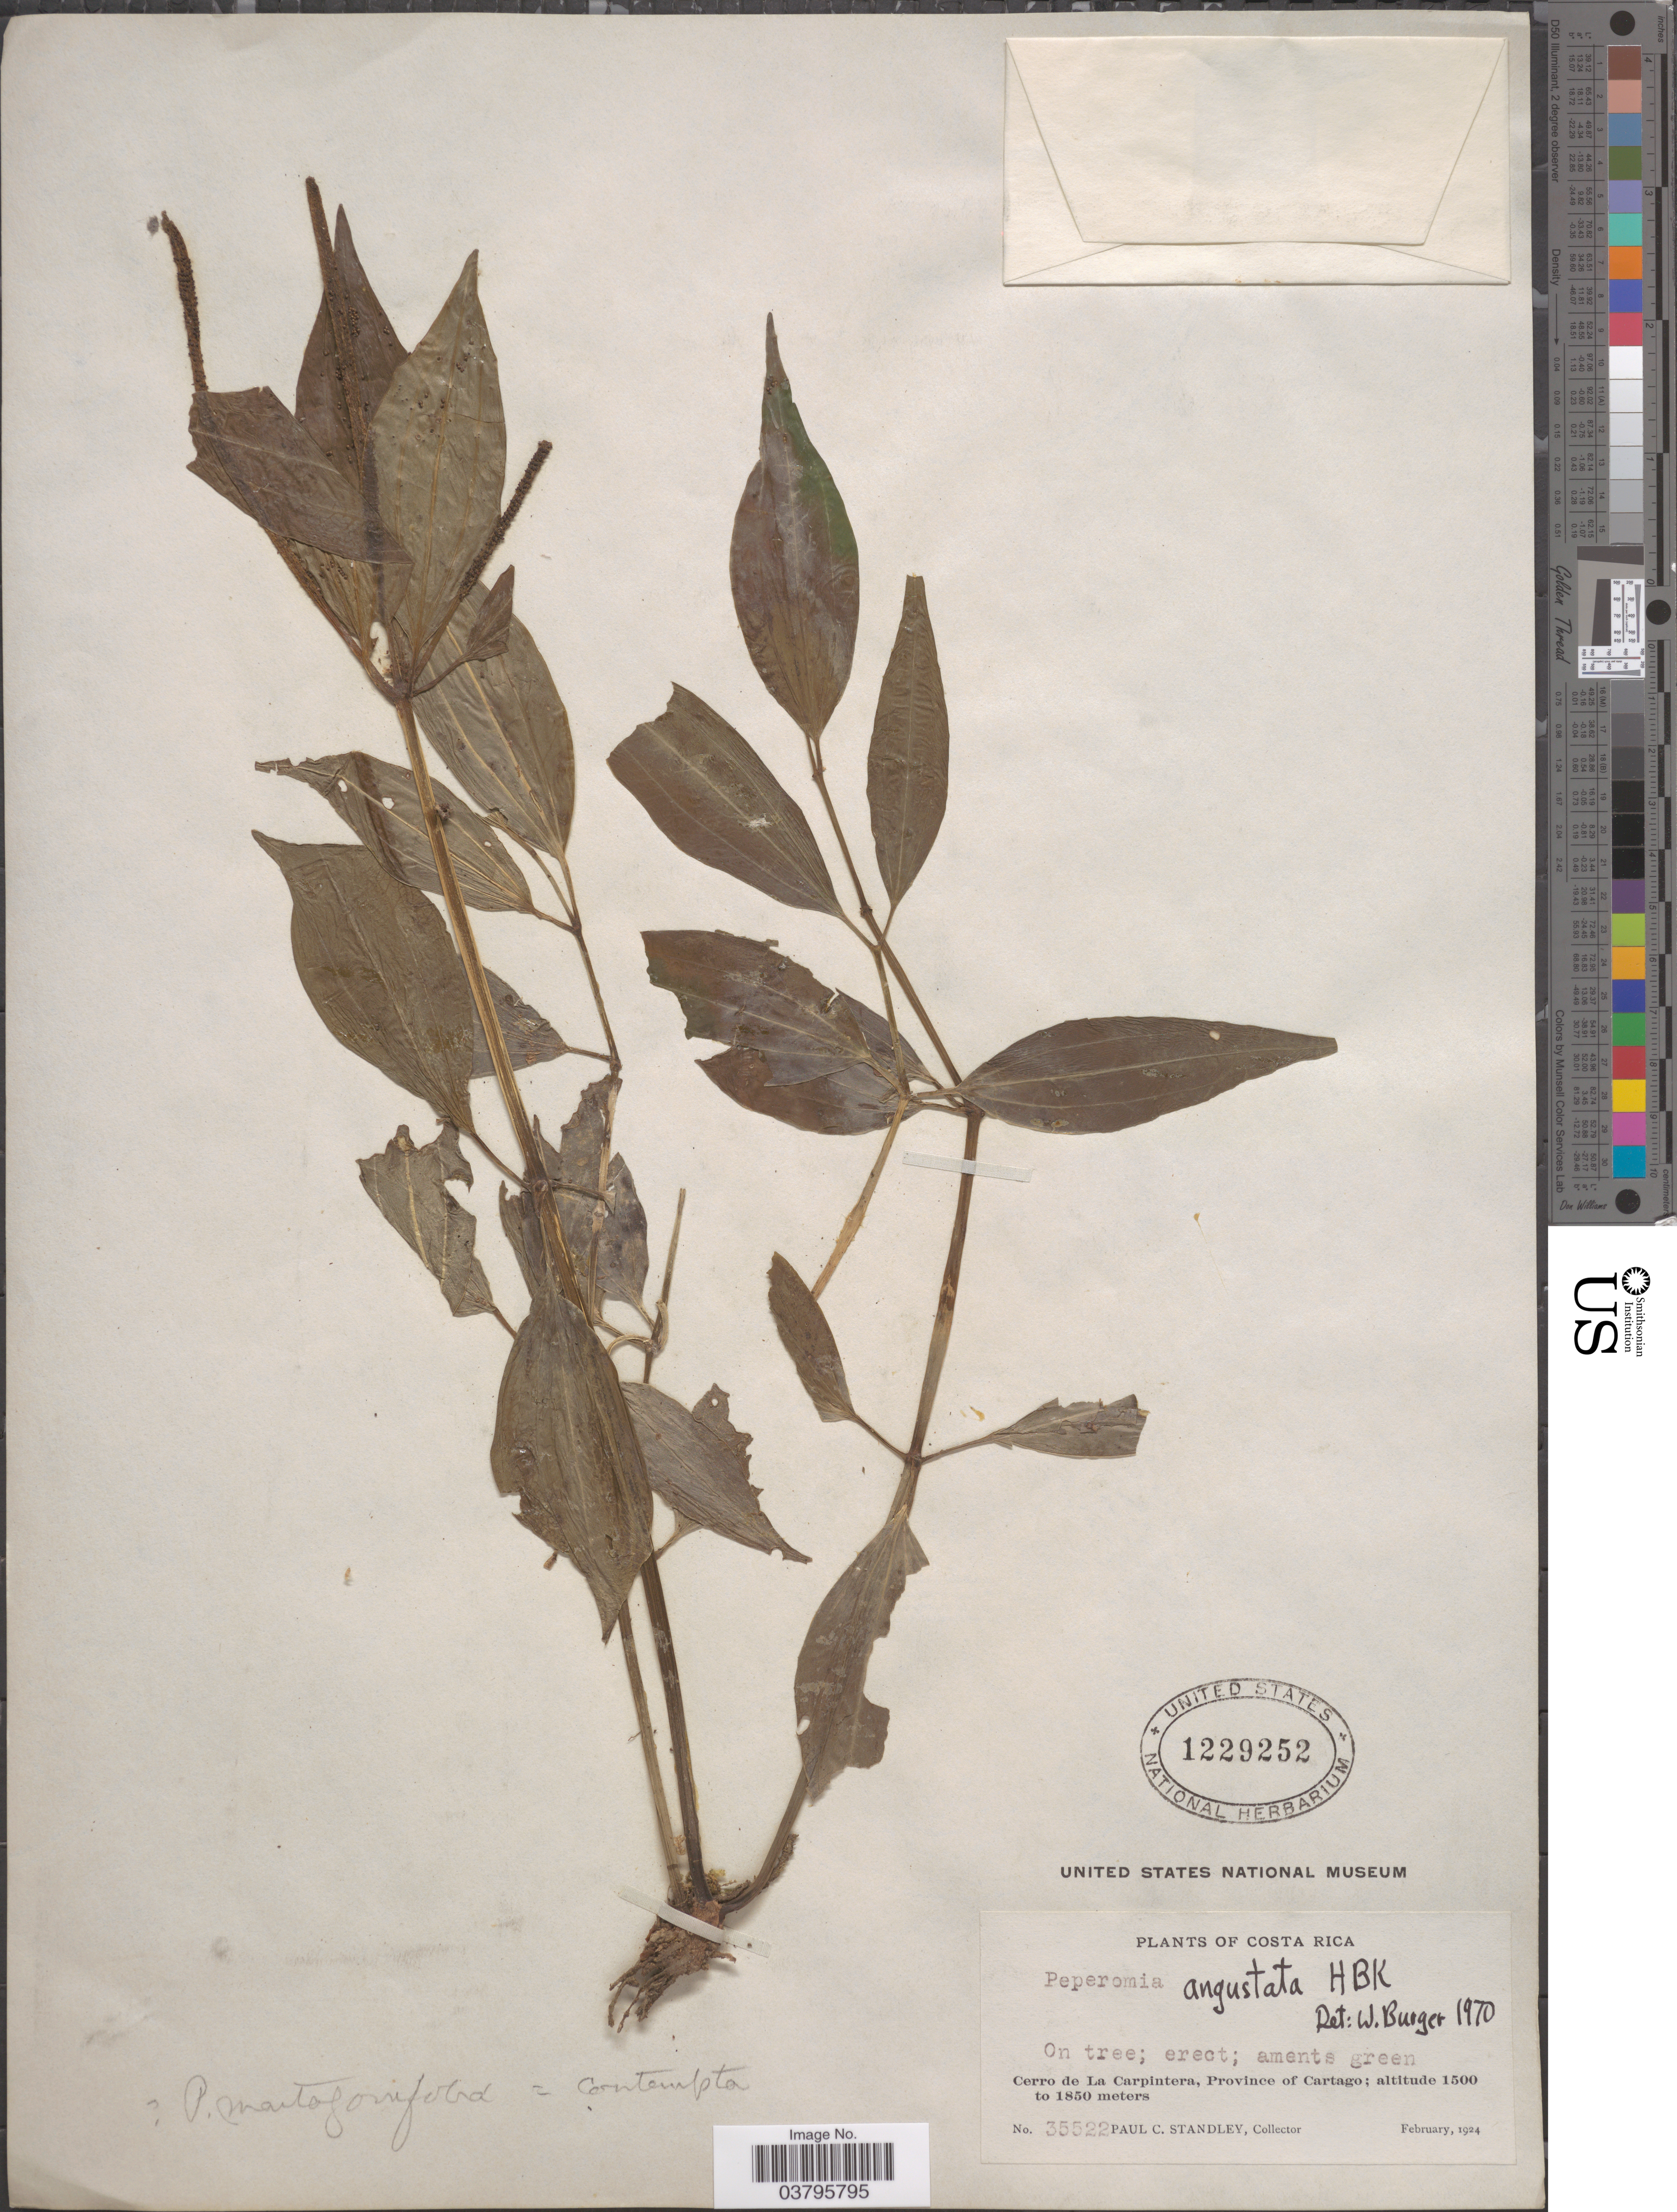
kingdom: Plantae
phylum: Tracheophyta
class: Magnoliopsida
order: Piperales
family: Piperaceae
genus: Peperomia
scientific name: Peperomia rhexiifolia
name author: C. DC.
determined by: Jiménez, José Estaban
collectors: P. C. Standley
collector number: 35522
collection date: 1924-02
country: Costa Rica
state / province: Cartago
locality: Cerro de La Carpintera.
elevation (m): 1500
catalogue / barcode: US 1229252